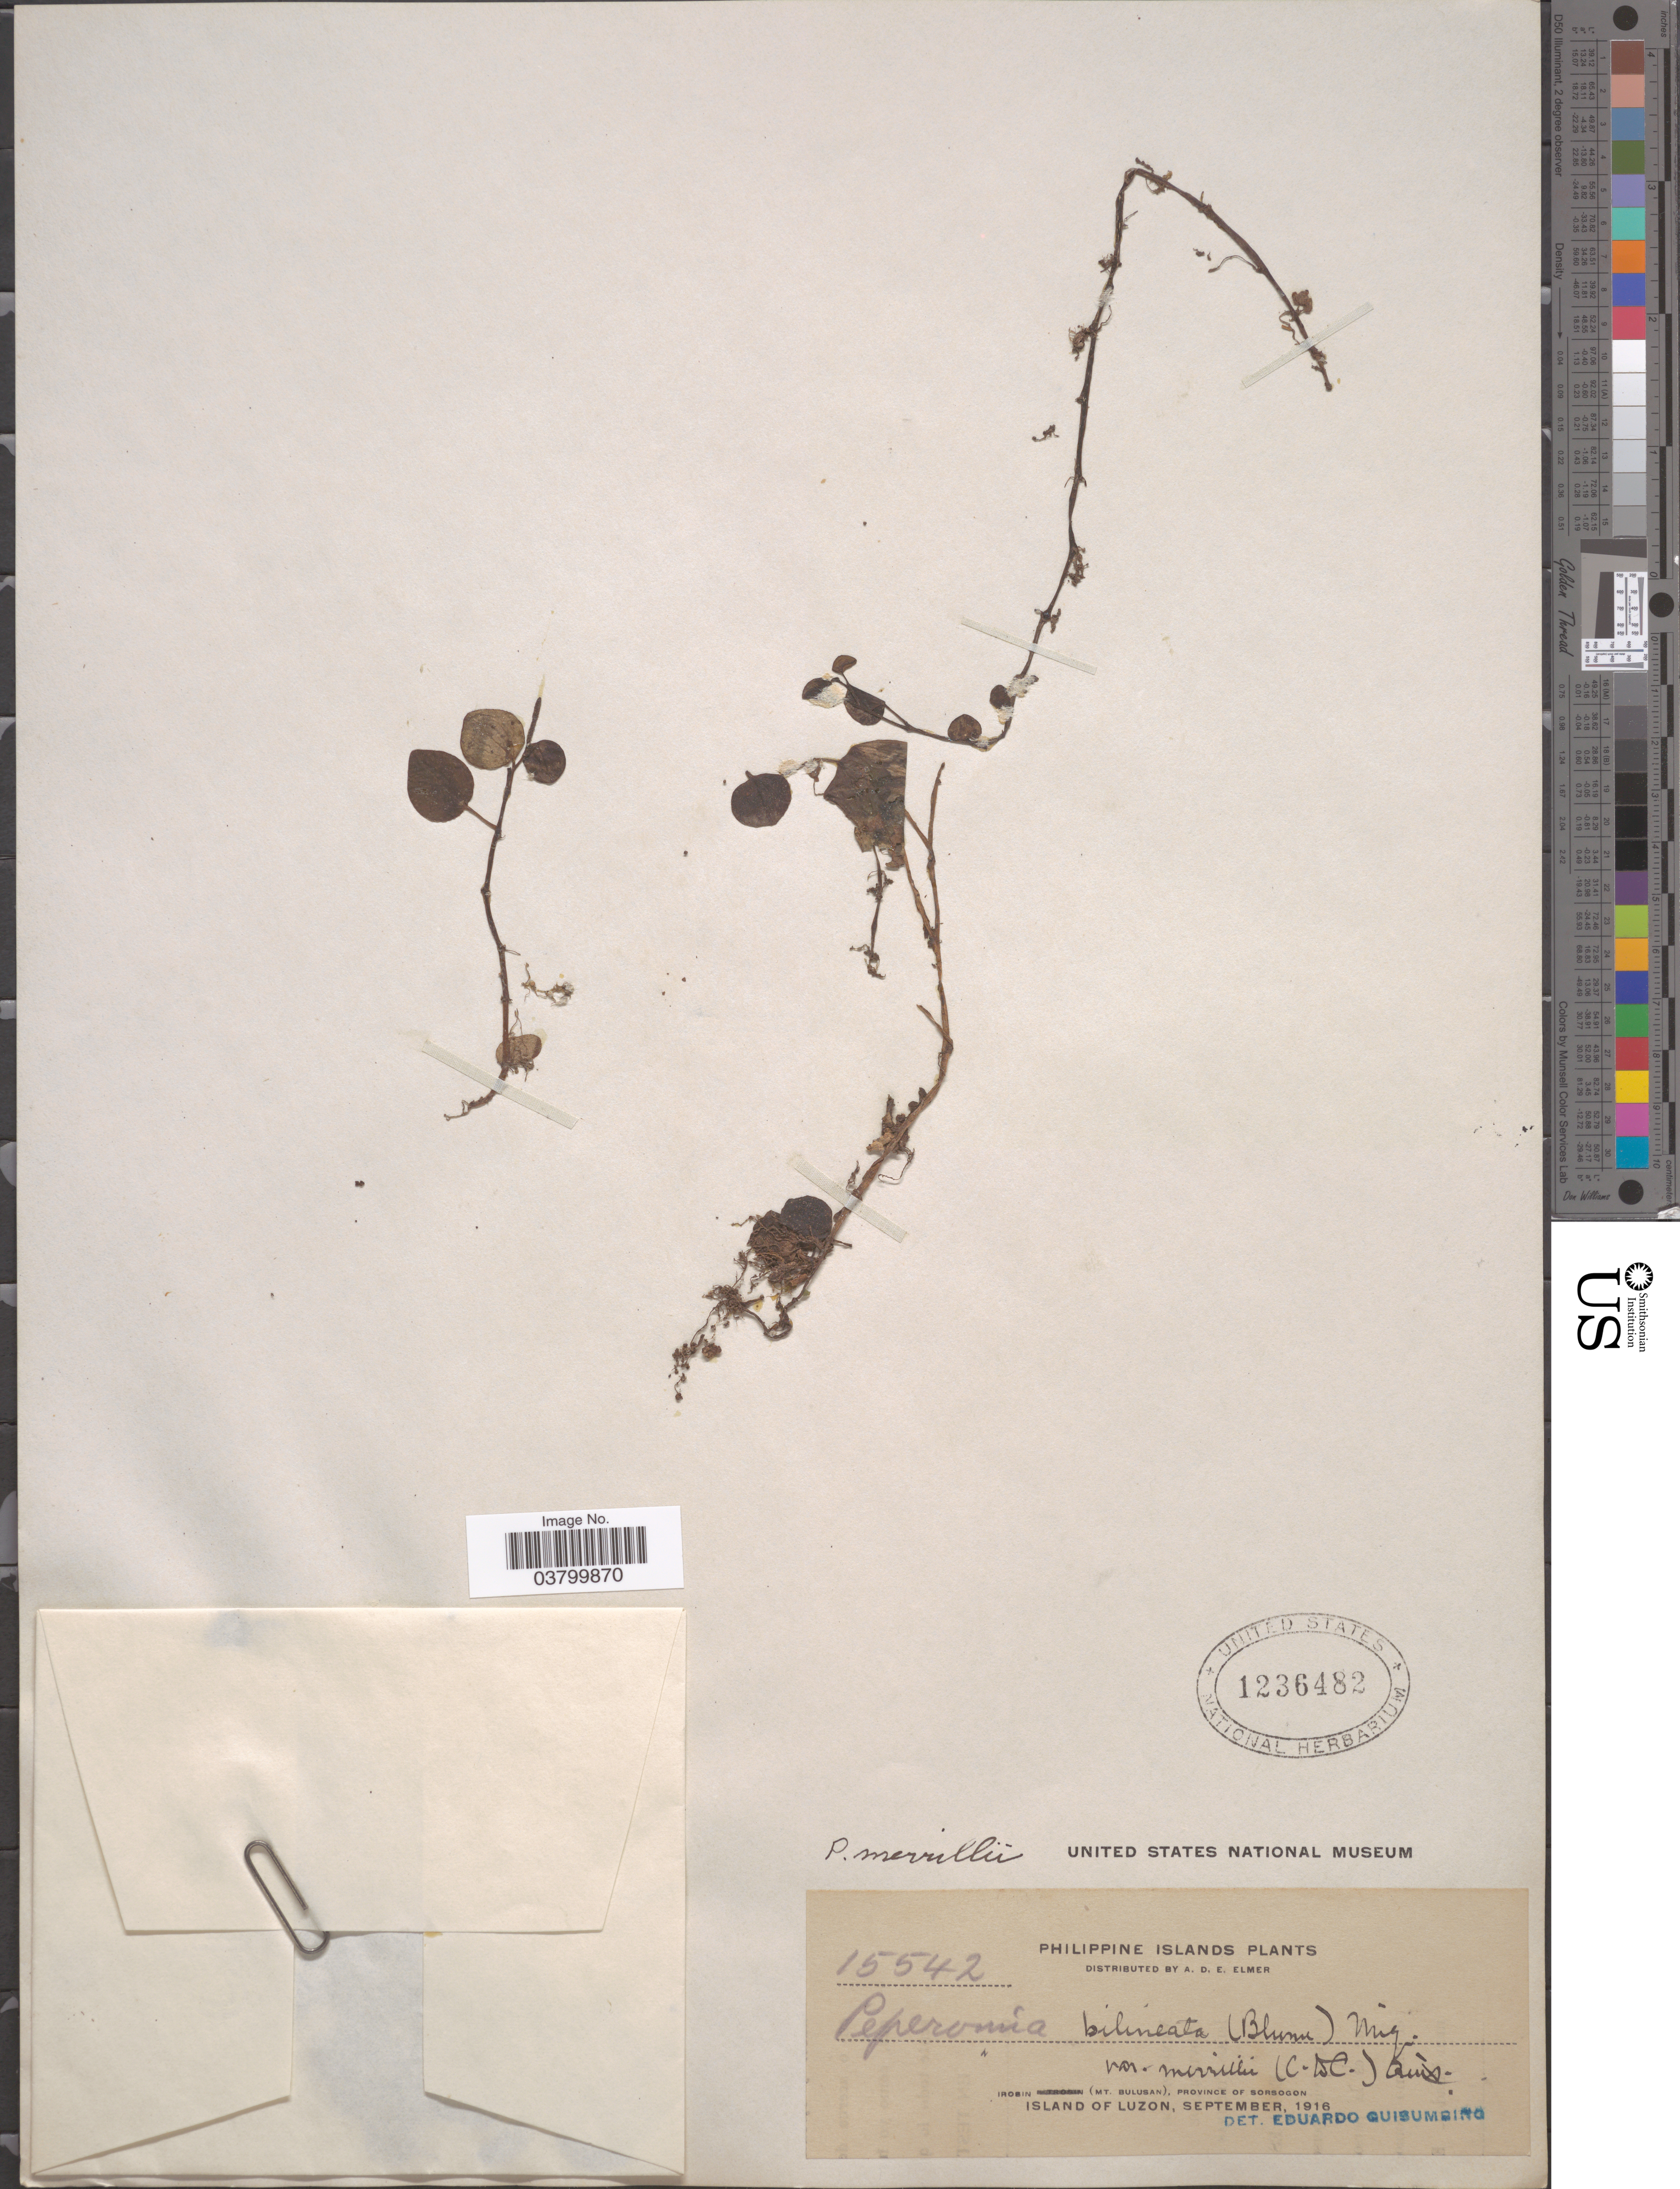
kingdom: Plantae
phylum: Tracheophyta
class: Magnoliopsida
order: Piperales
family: Piperaceae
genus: Peperomia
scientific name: Peperomia merrillii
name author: C. DC.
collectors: A. D. E. Elmer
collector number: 15542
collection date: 1916-09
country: Philippines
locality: Irosin (Mt. Bulusan), Province of Sorsogon. Island of Luzon.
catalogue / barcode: US 1236482